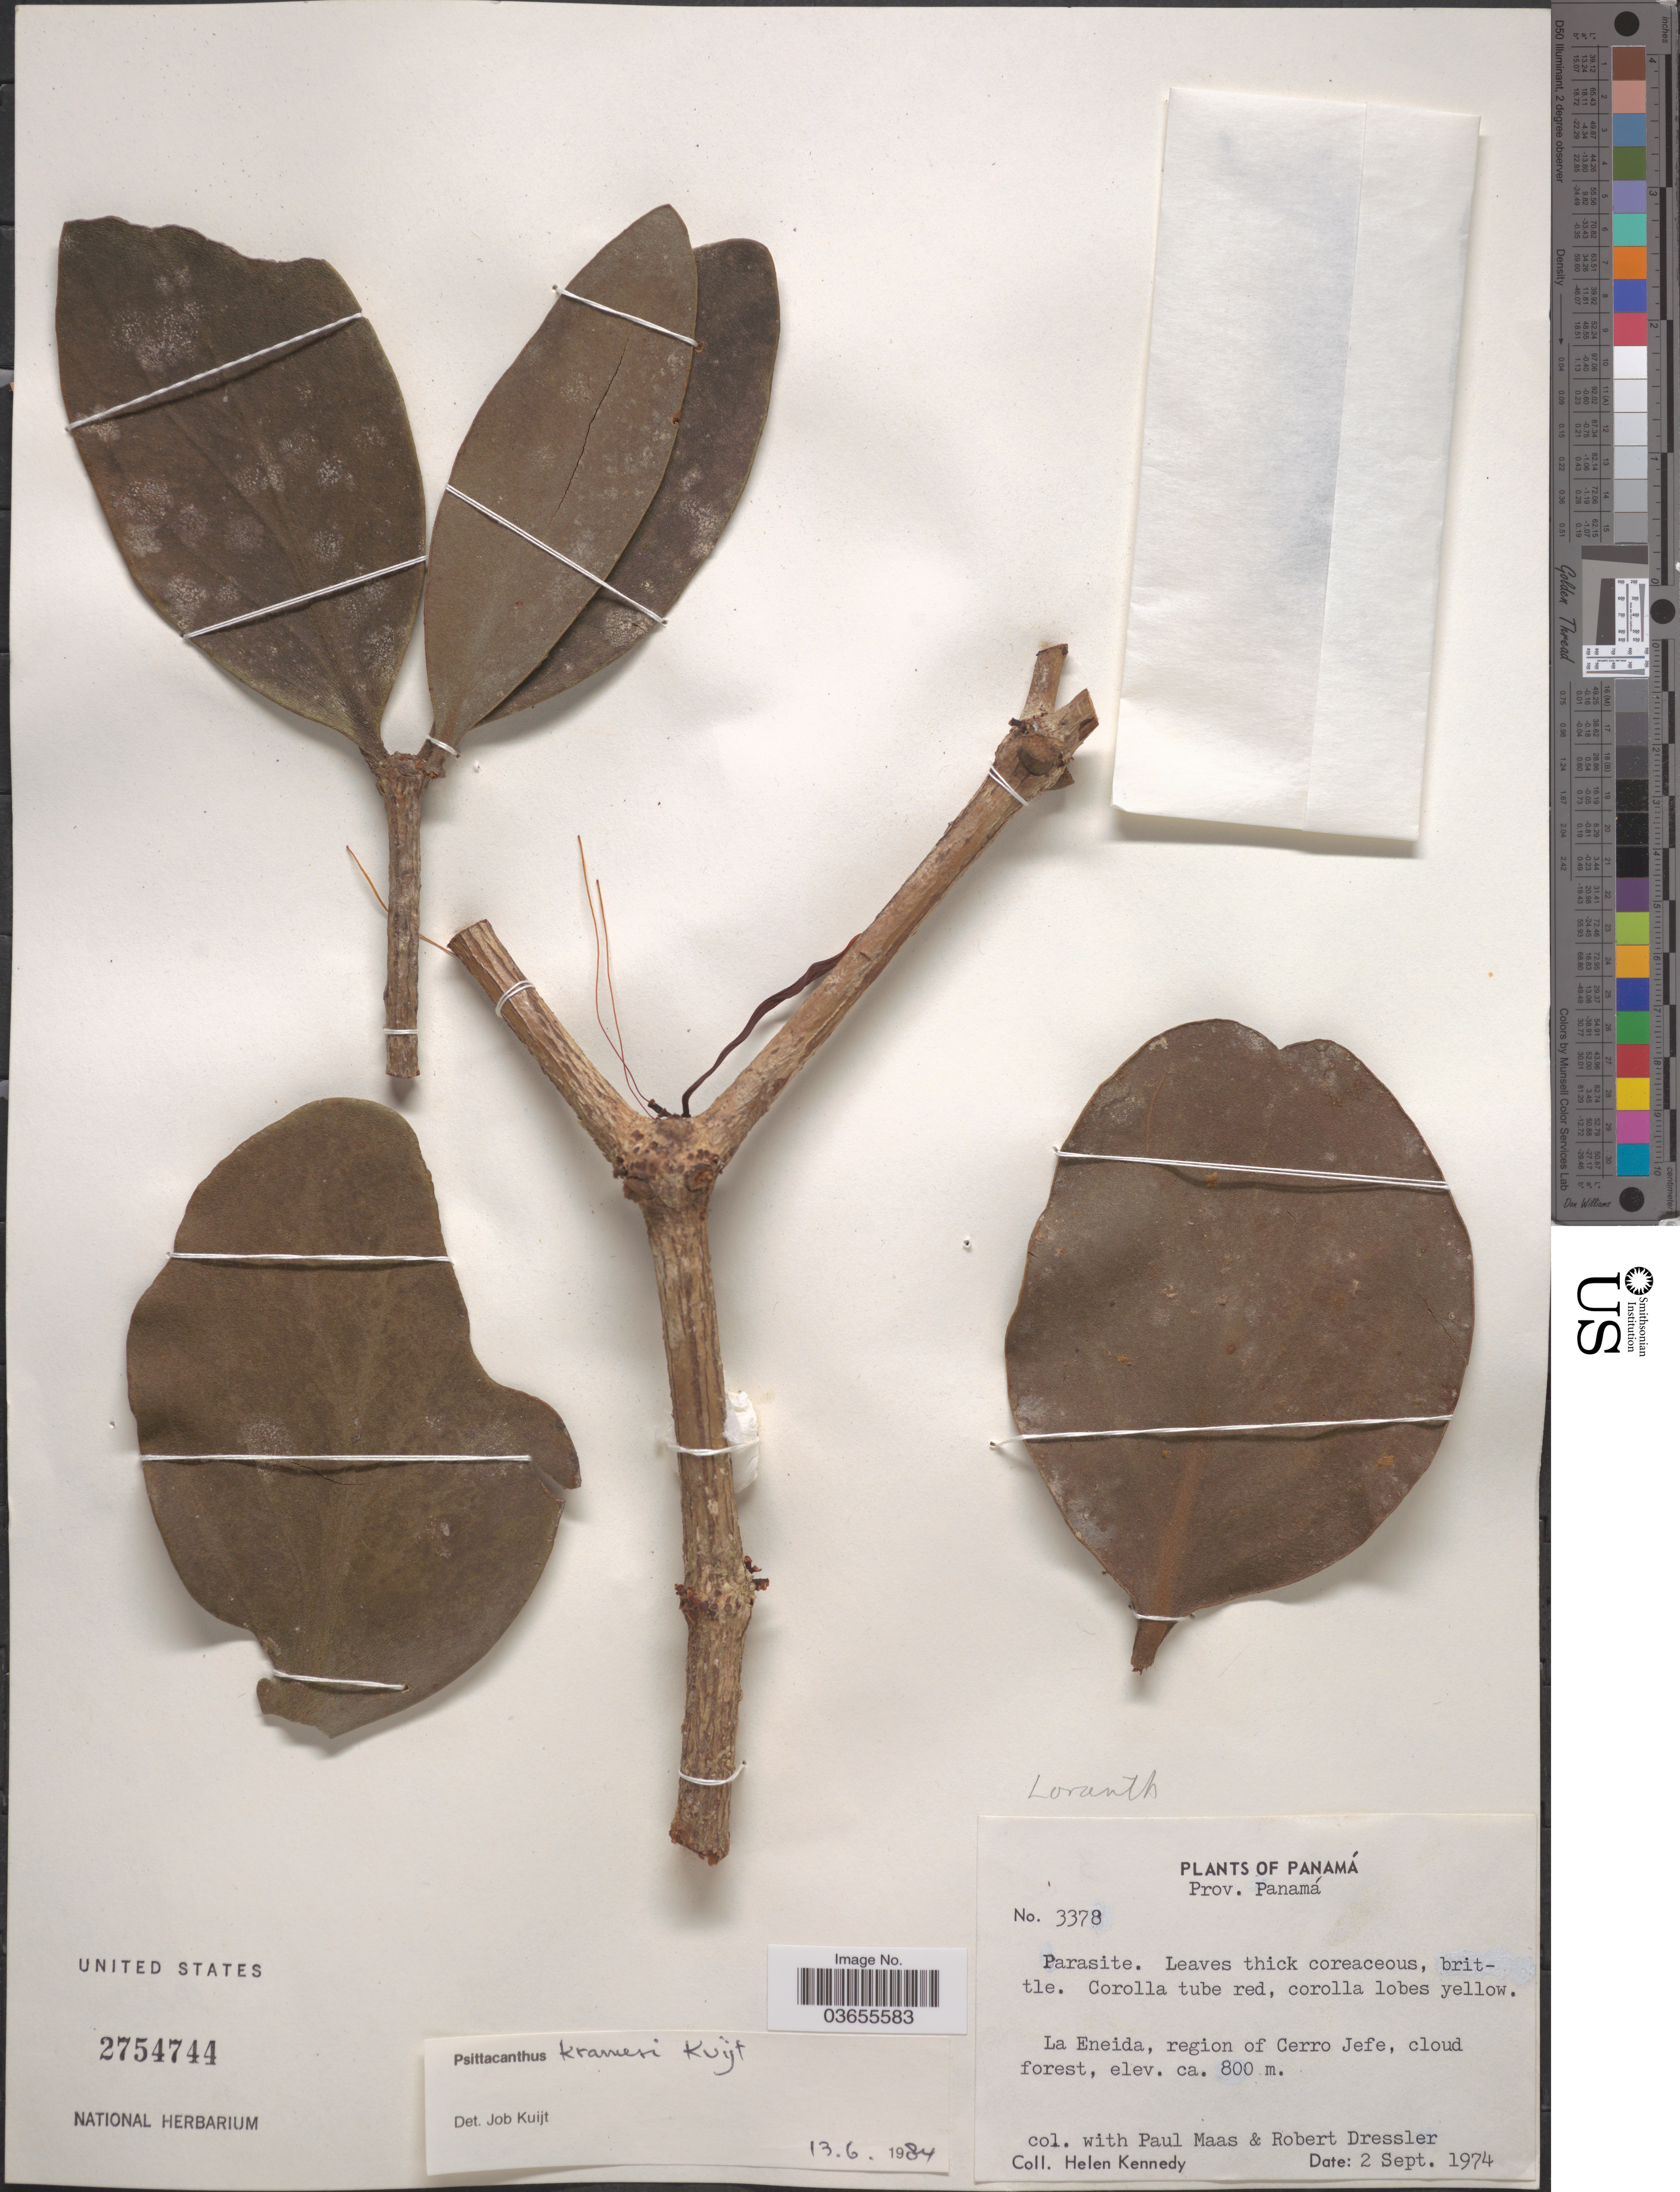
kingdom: Plantae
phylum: Tracheophyta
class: Magnoliopsida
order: Santalales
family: Loranthaceae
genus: Psittacanthus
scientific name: Psittacanthus krameri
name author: Kuijt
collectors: H. Kennedy, P. Maas & R. Dressler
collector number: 3378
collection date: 1974-09-02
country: Panama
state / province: Panamá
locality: La Eneida, region of Cerro Jefe, cloud forest.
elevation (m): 800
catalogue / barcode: US 2754744